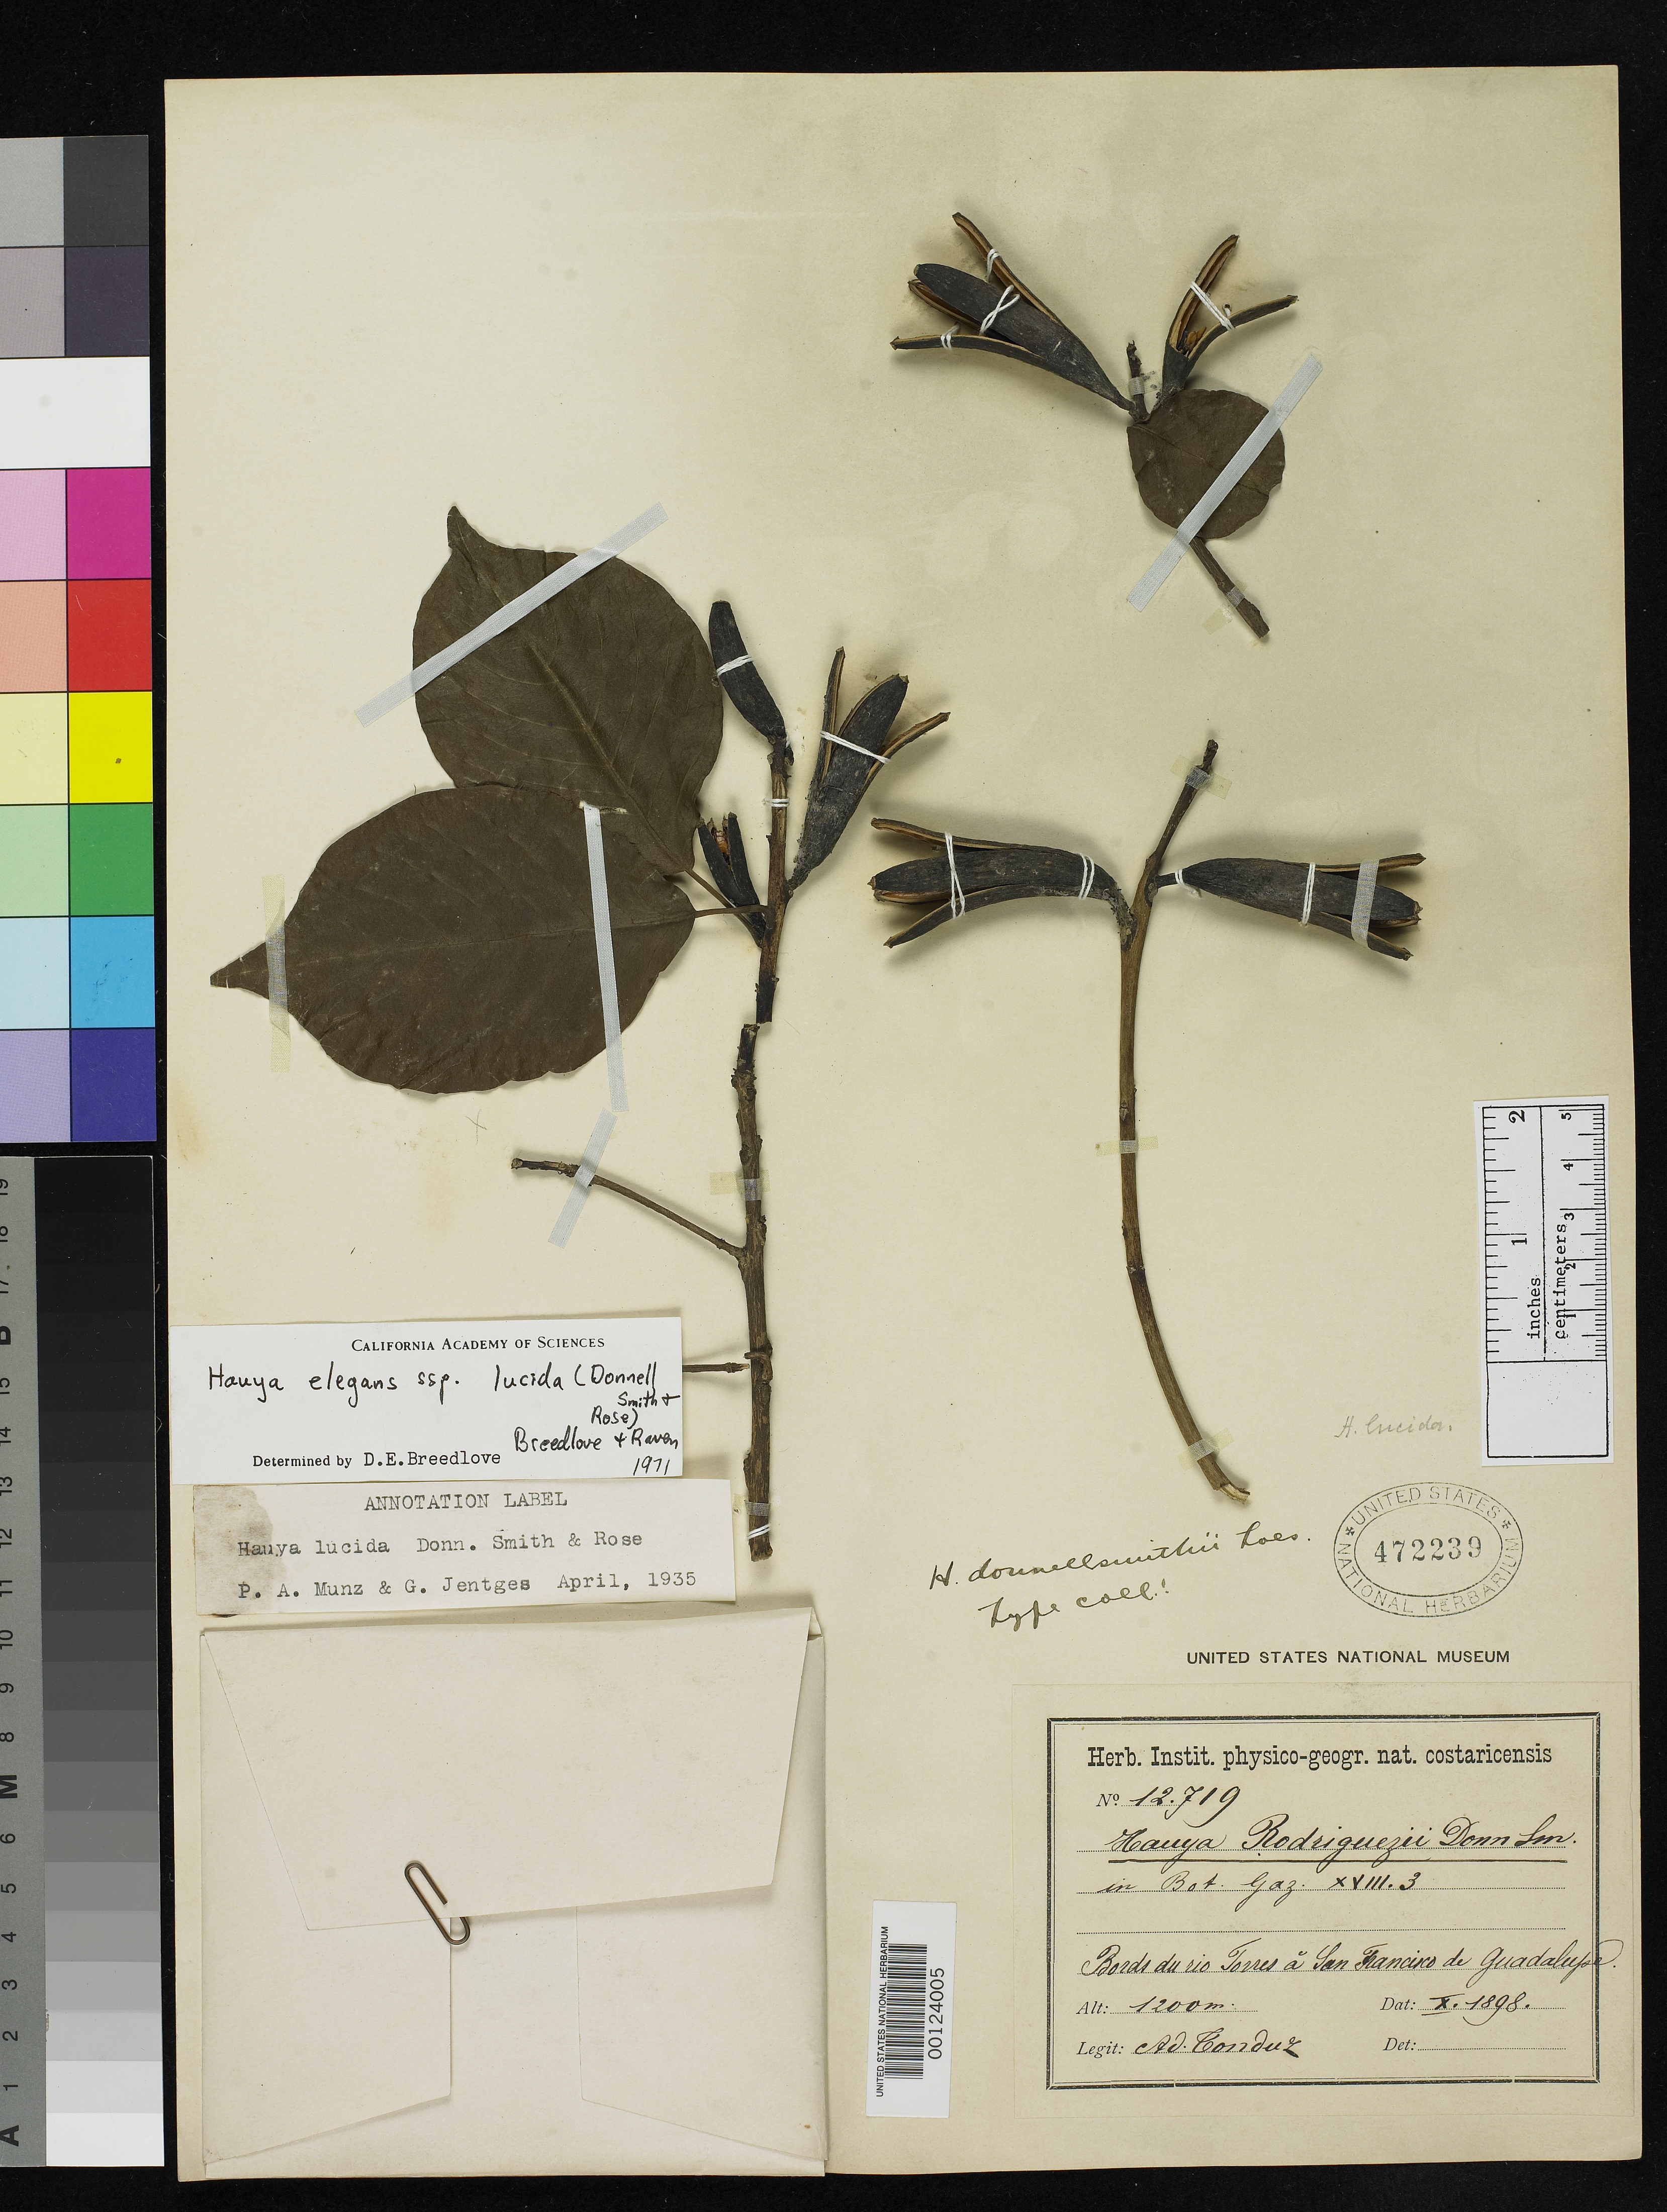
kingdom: Plantae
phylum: Tracheophyta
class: Magnoliopsida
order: Myrtales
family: Onagraceae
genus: Hauya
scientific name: Hauya donnellsmithii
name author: Loes.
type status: Isosyntype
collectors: A. Tonduz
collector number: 12719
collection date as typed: Oct 1898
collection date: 1898-10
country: Costa Rica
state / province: San José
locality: Rio Torres, San Francisco de Guadelupe.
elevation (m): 1200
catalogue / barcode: US 472239